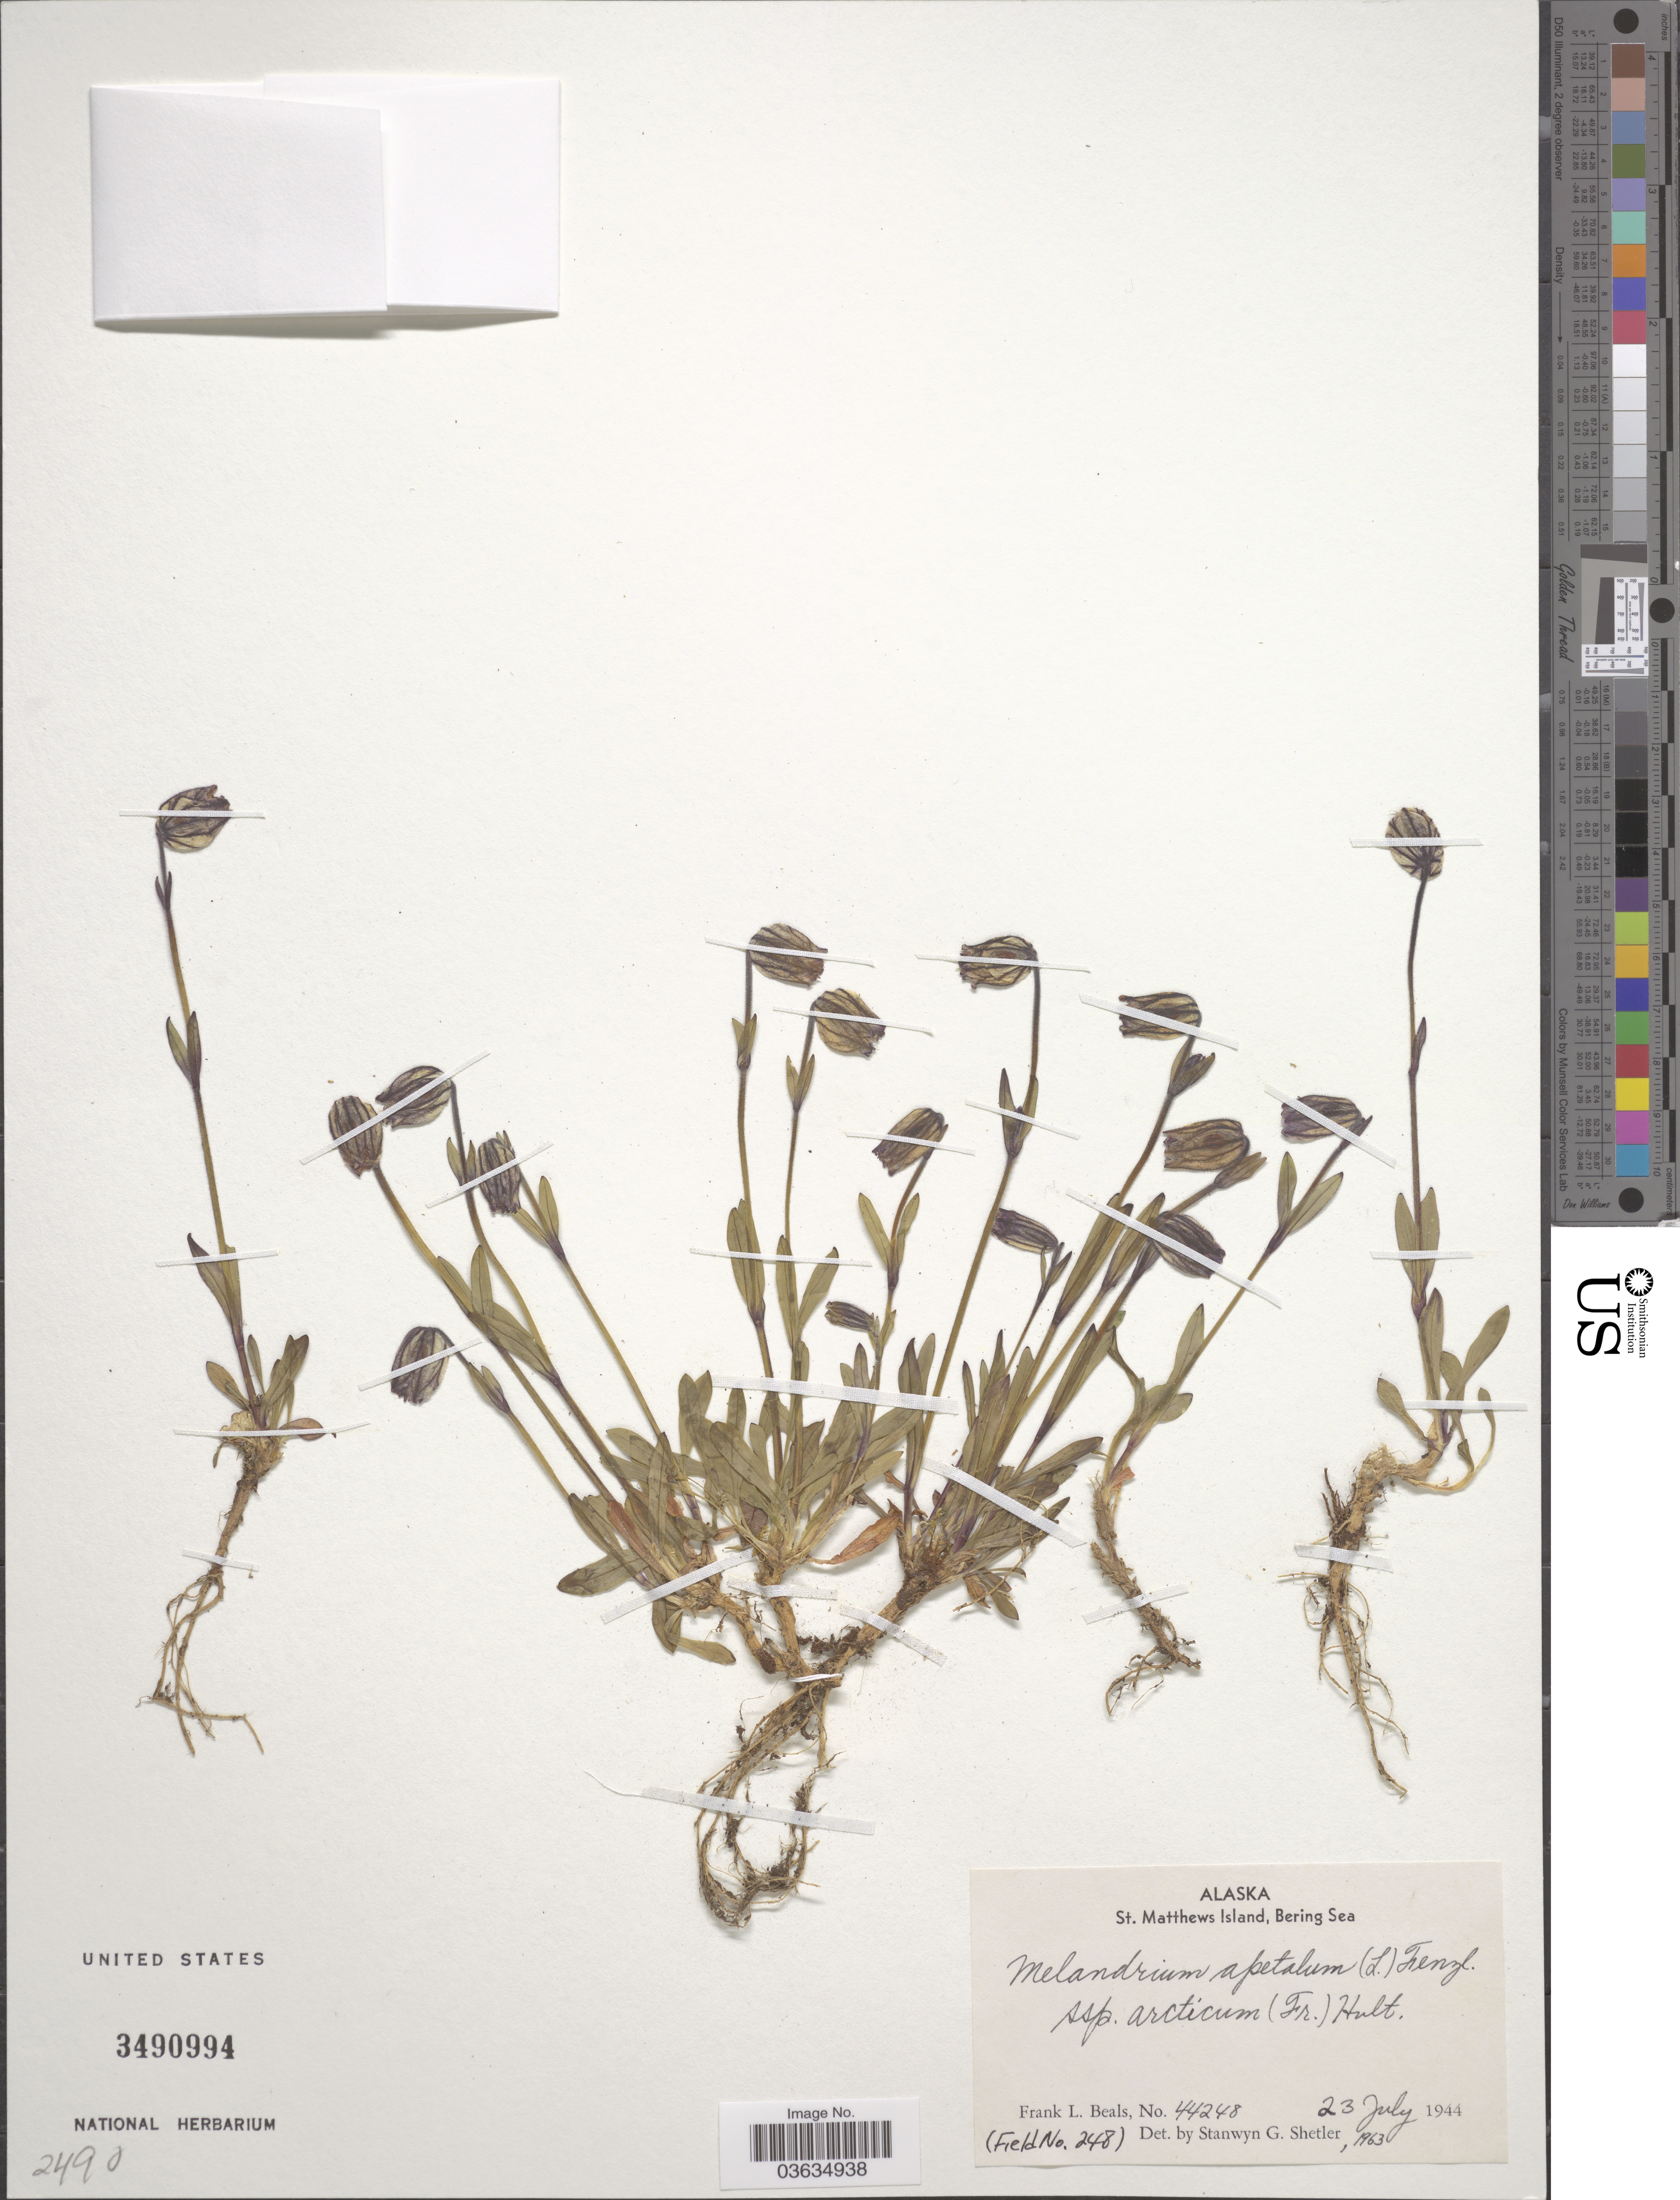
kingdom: Plantae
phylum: Tracheophyta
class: Magnoliopsida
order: Caryophyllales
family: Caryophyllaceae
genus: Silene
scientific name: Silene uralensis subsp. uralensis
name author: (Rupr.) Bocquet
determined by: Strong, Mark T., (BOT), Smithsonian Institution - National Museum of Natural History (UNITED STATES)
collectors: F. Beals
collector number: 44248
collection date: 1944-07-23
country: United States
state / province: Alaska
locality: St. Matthews Island, Bering Sea.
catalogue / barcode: US 3490994